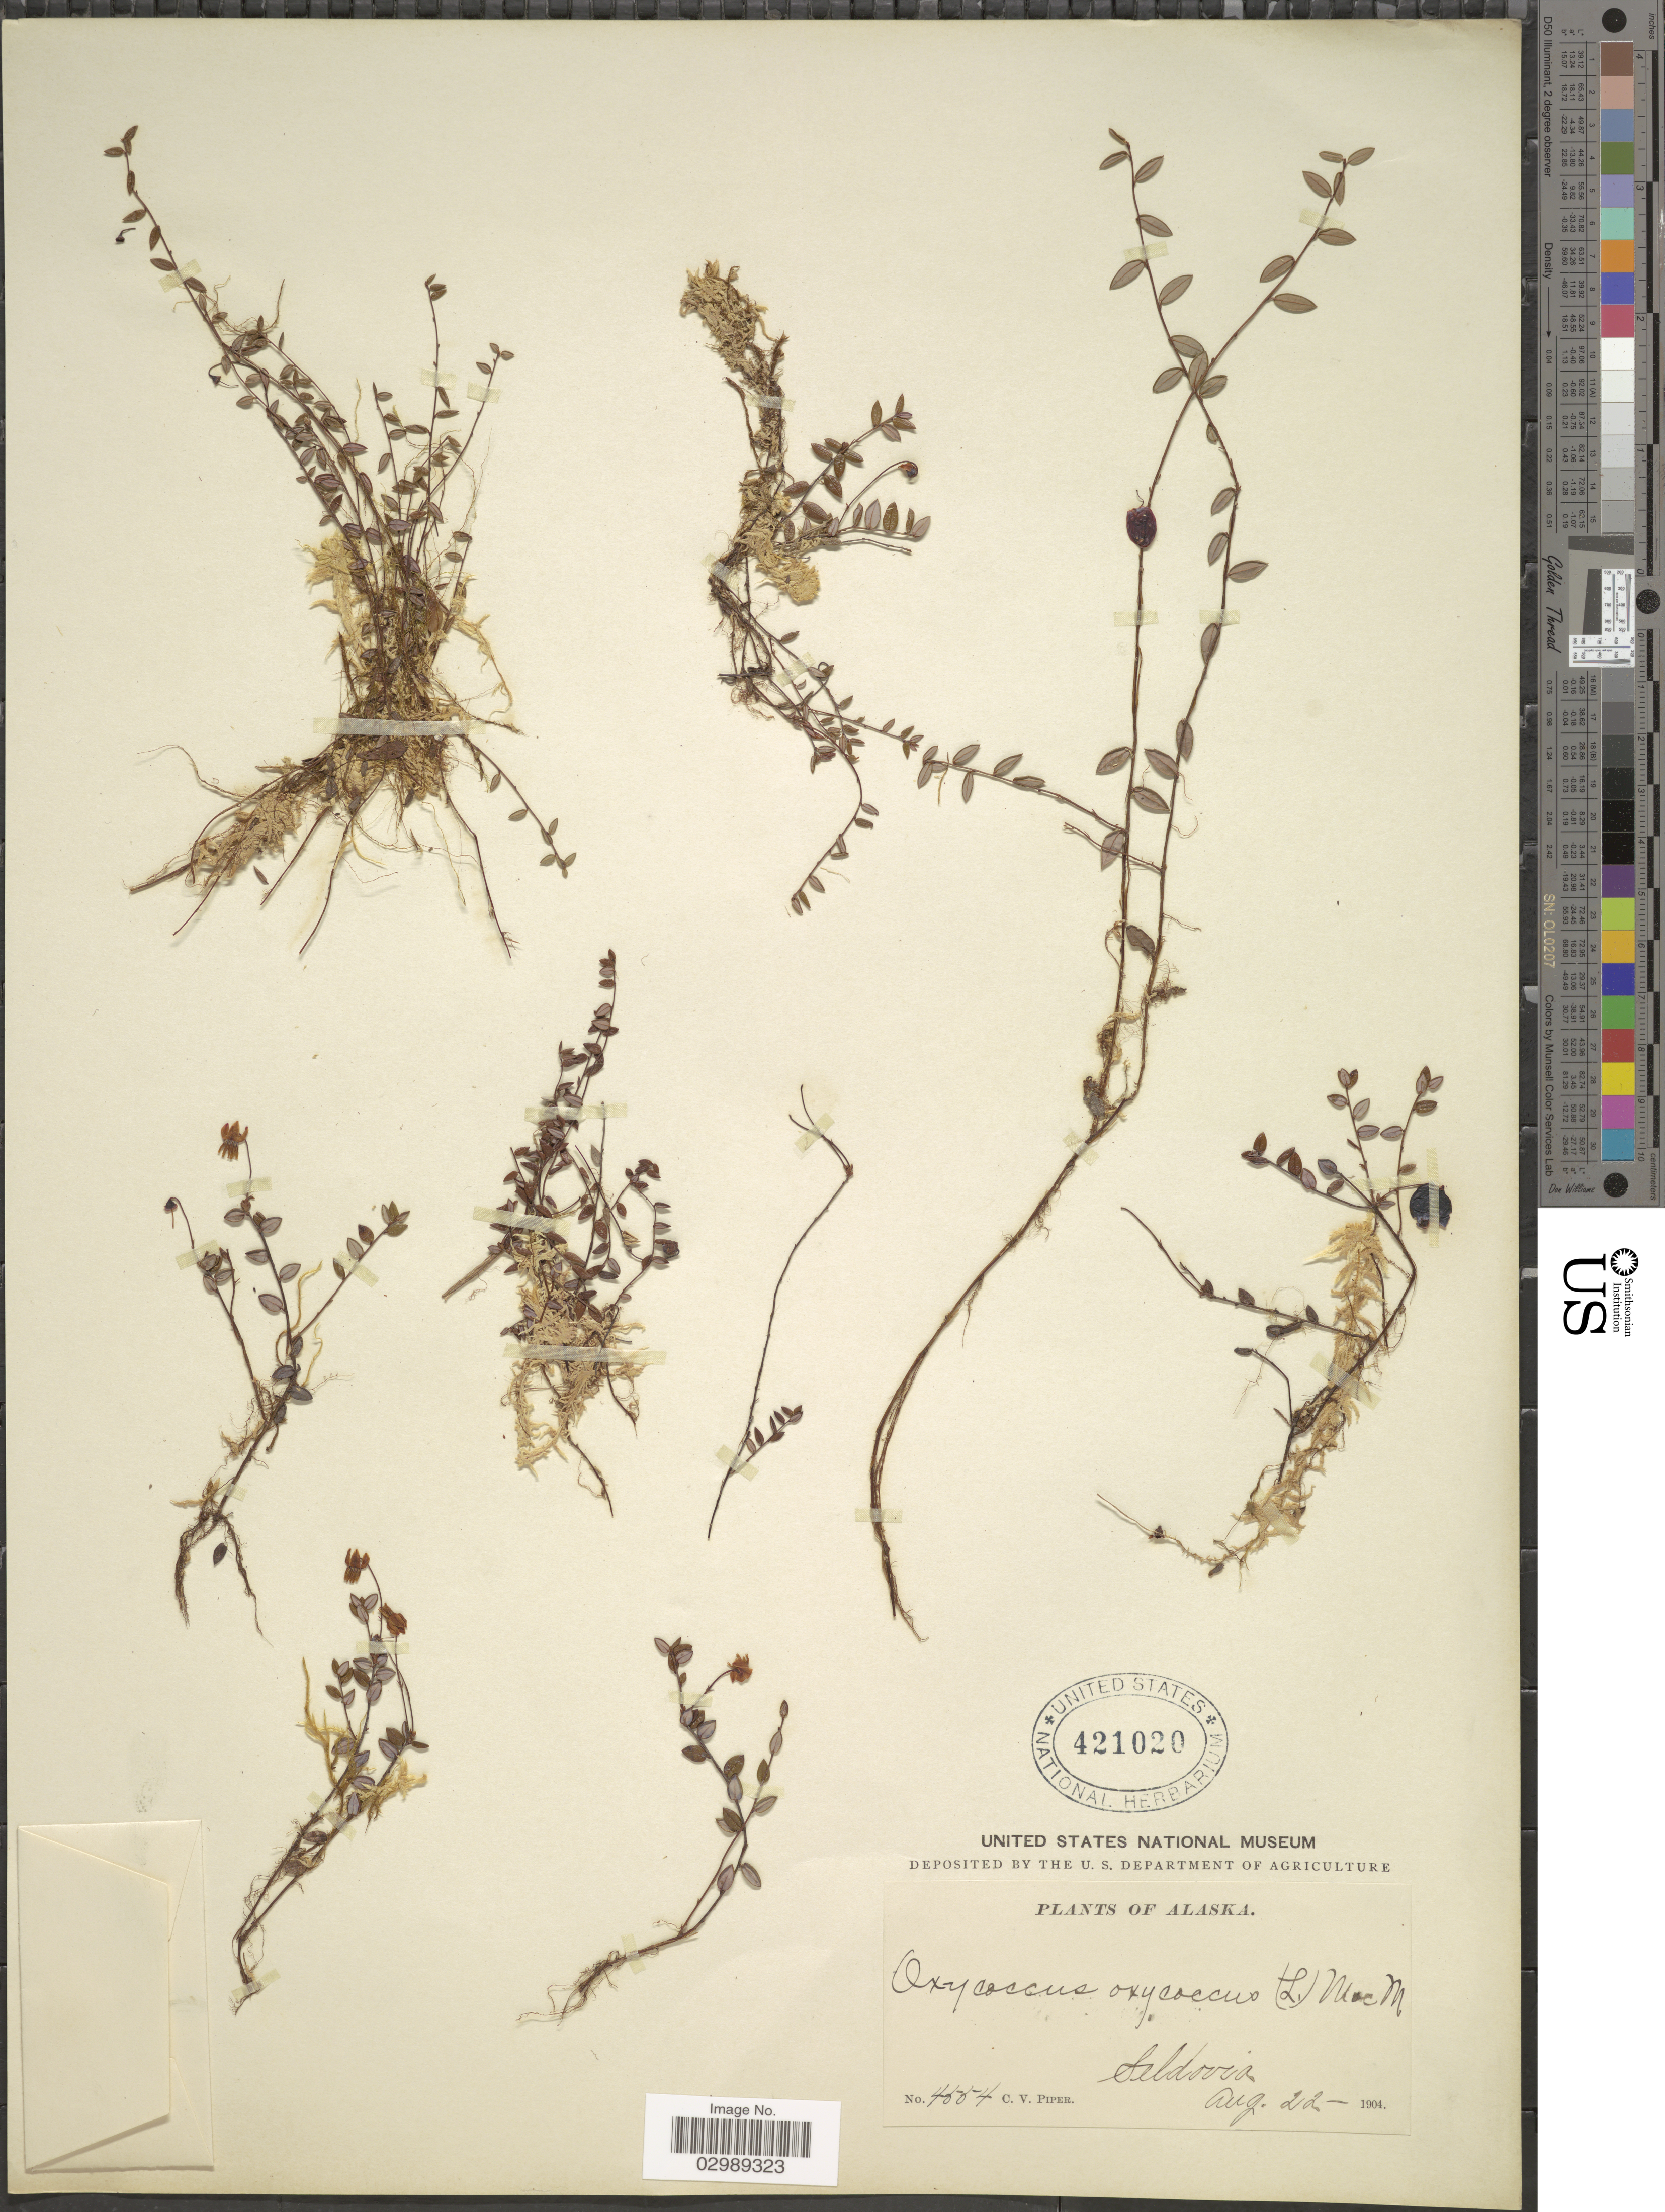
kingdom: Plantae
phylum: Tracheophyta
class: Magnoliopsida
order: Ericales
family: Ericaceae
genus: Vaccinium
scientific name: Vaccinium oxycoccos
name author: L.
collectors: C. V. Piper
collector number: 4554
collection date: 1904-08-22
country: United States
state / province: Alaska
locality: Seldovia.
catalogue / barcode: US 421020